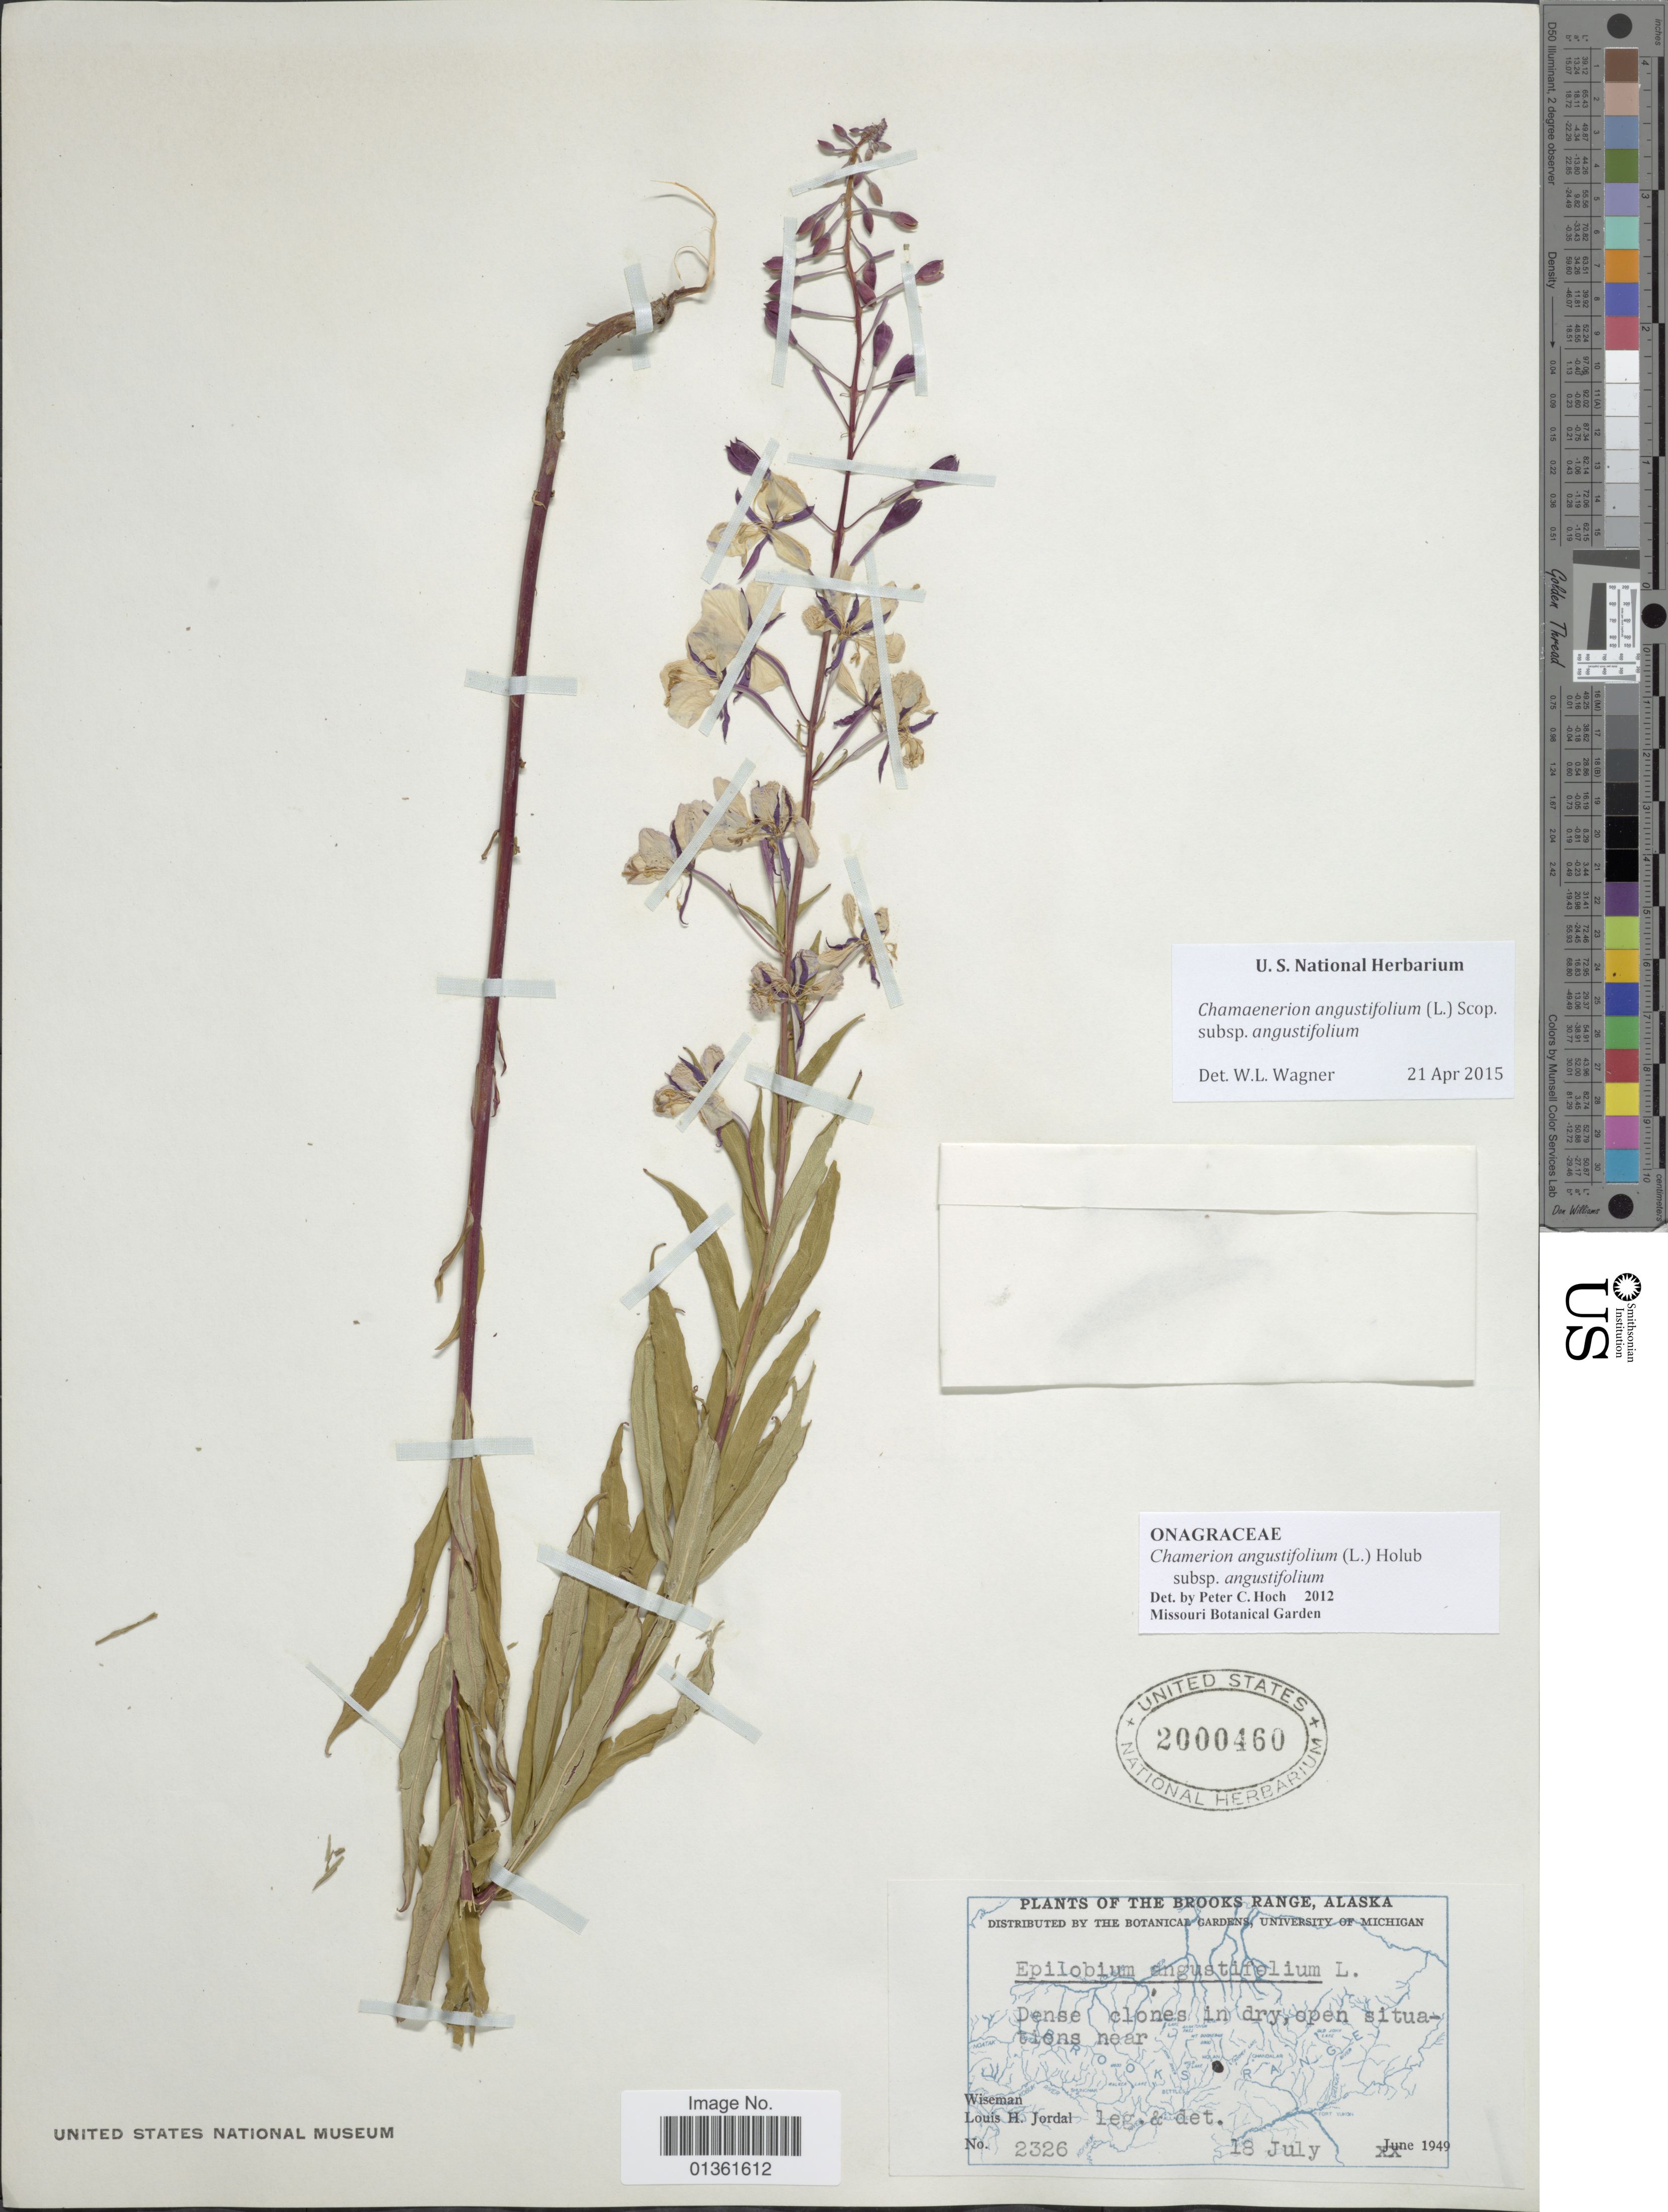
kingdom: Plantae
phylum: Tracheophyta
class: Magnoliopsida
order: Myrtales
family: Onagraceae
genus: Chamaenerion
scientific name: Chamaenerion angustifolium subsp. angustifolium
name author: (L.) Scop.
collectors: L. Jordal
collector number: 2326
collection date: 1949-07-18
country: United States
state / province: Alaska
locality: Brooks Range. Wiseman.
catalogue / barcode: US 2000460